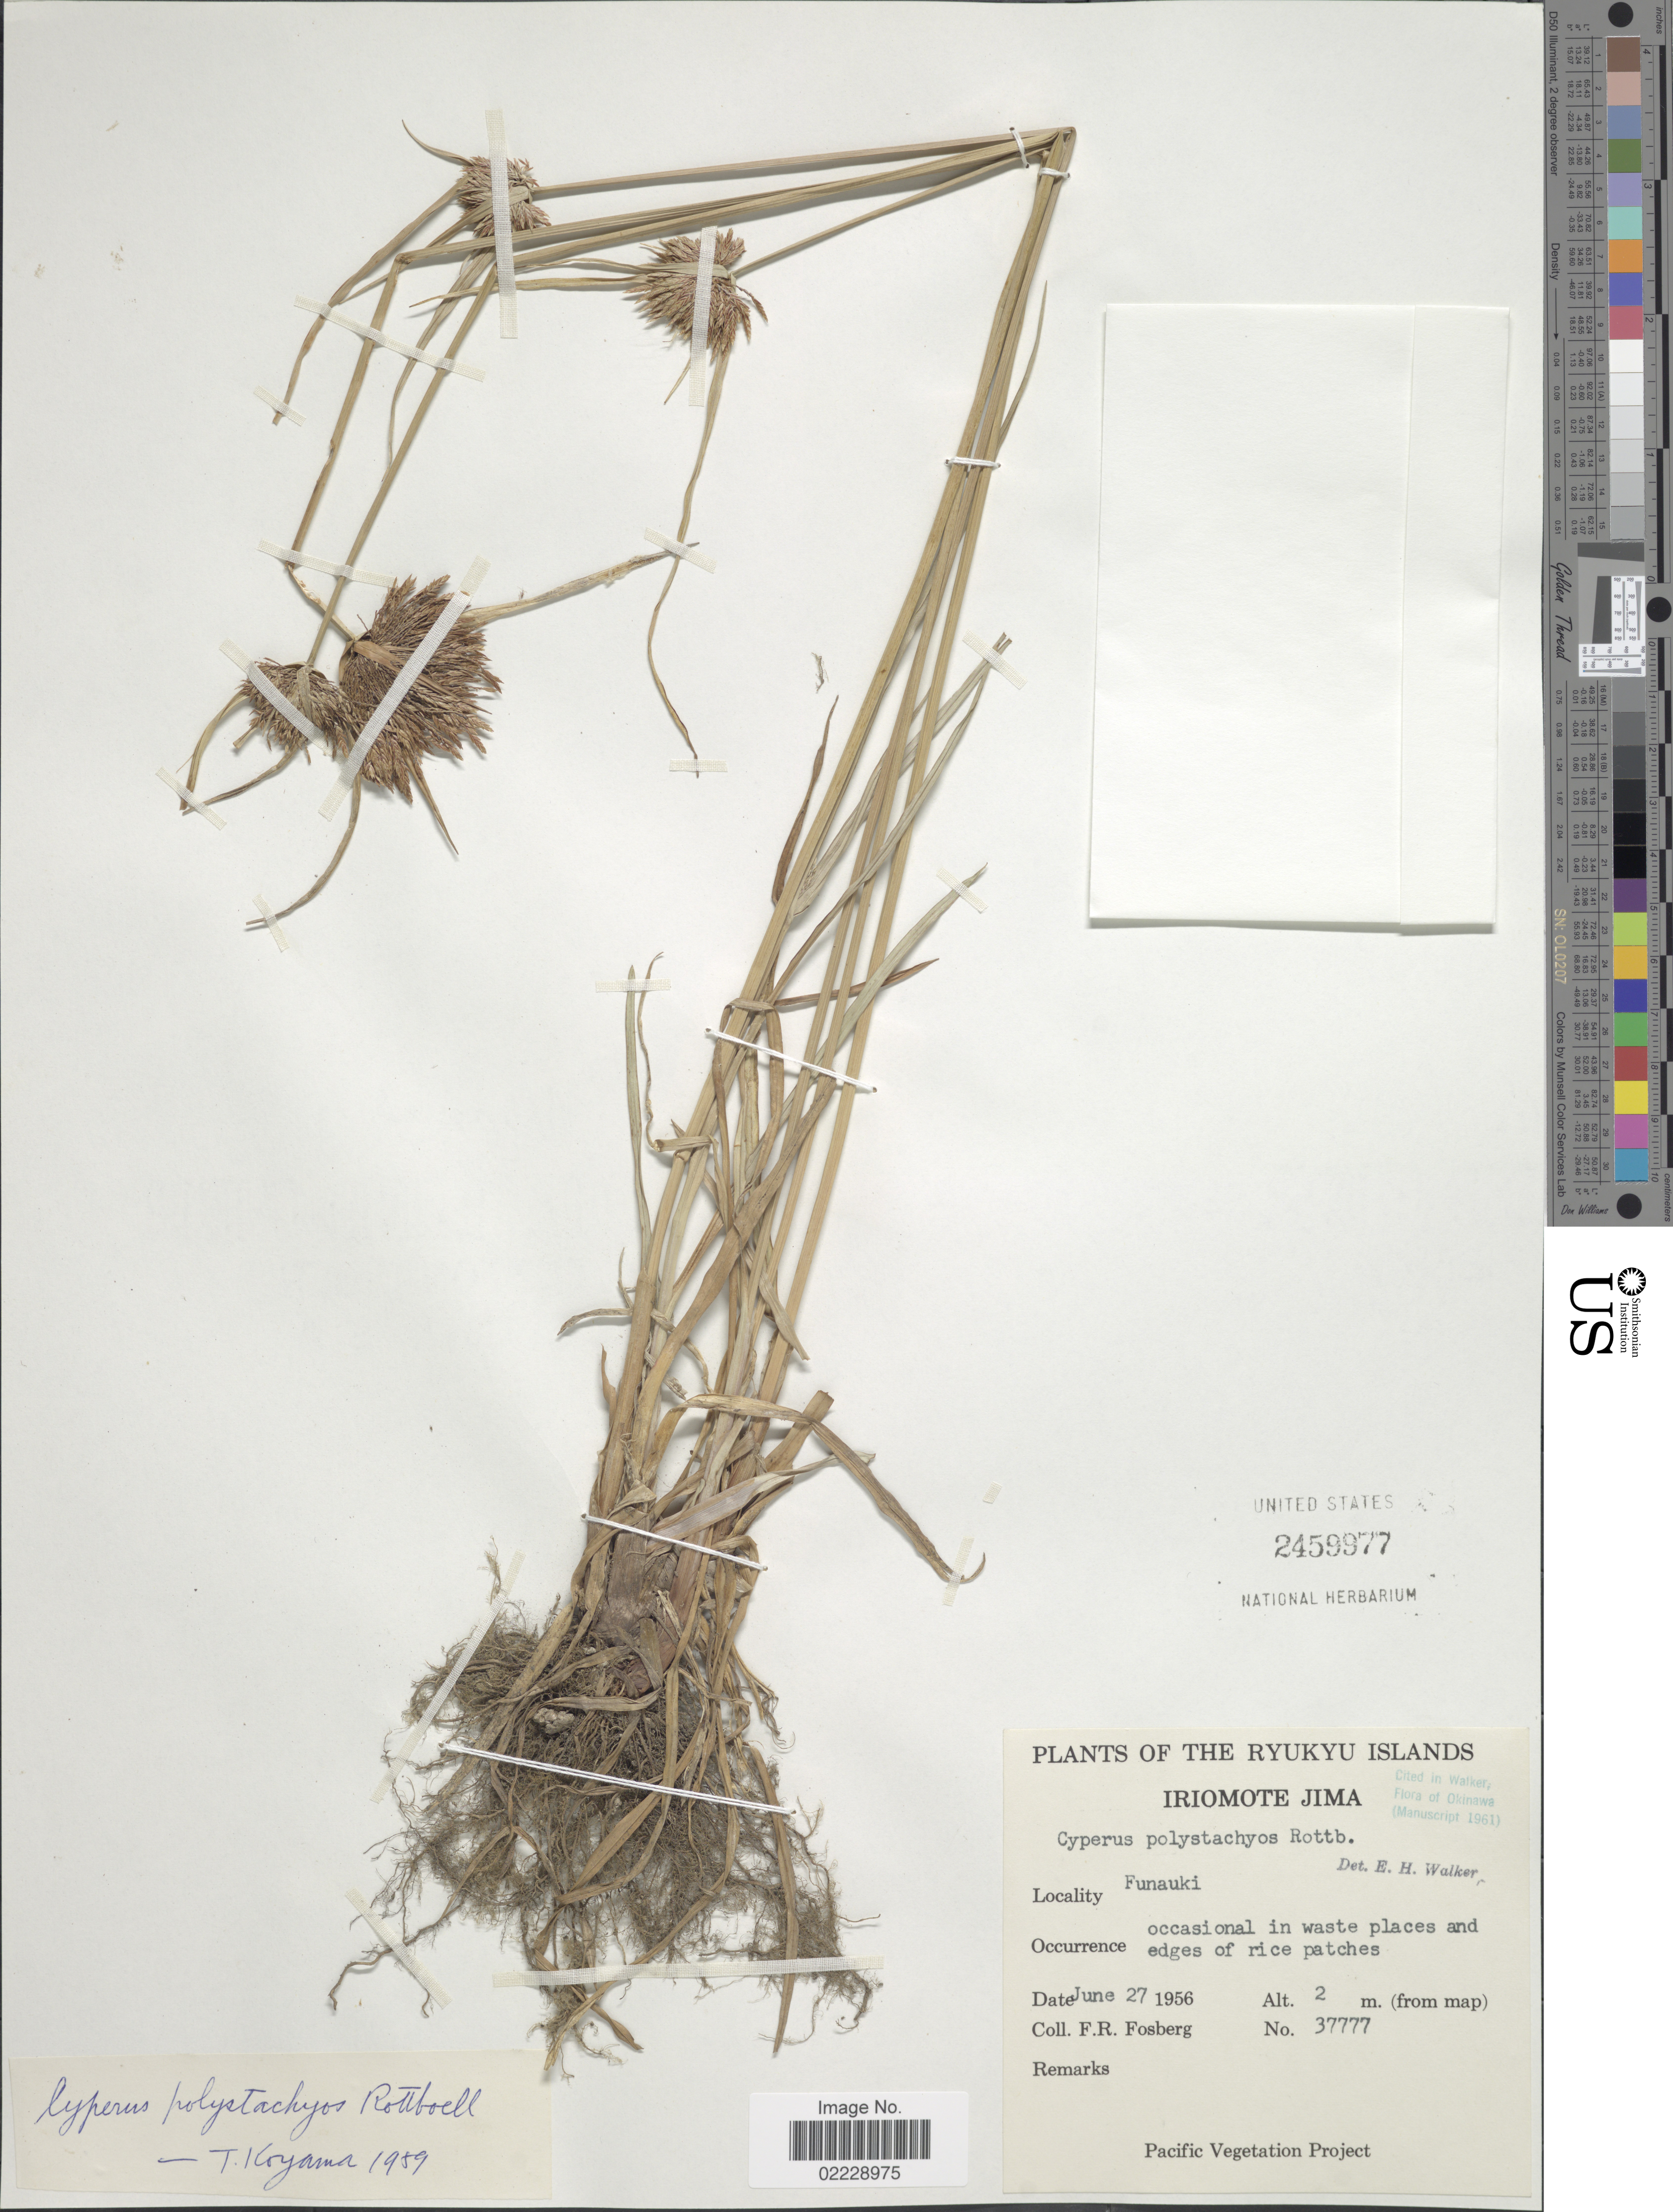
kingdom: Plantae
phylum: Tracheophyta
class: Liliopsida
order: Poales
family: Cyperaceae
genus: Cyperus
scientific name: Cyperus polystachyos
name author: Rottb.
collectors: F. R. Fosberg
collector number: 37777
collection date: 1956-06-27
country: Japan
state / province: Okinawa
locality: Ryukyu Islands. Iriomote Jima. Funauki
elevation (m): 2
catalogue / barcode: US 2459977